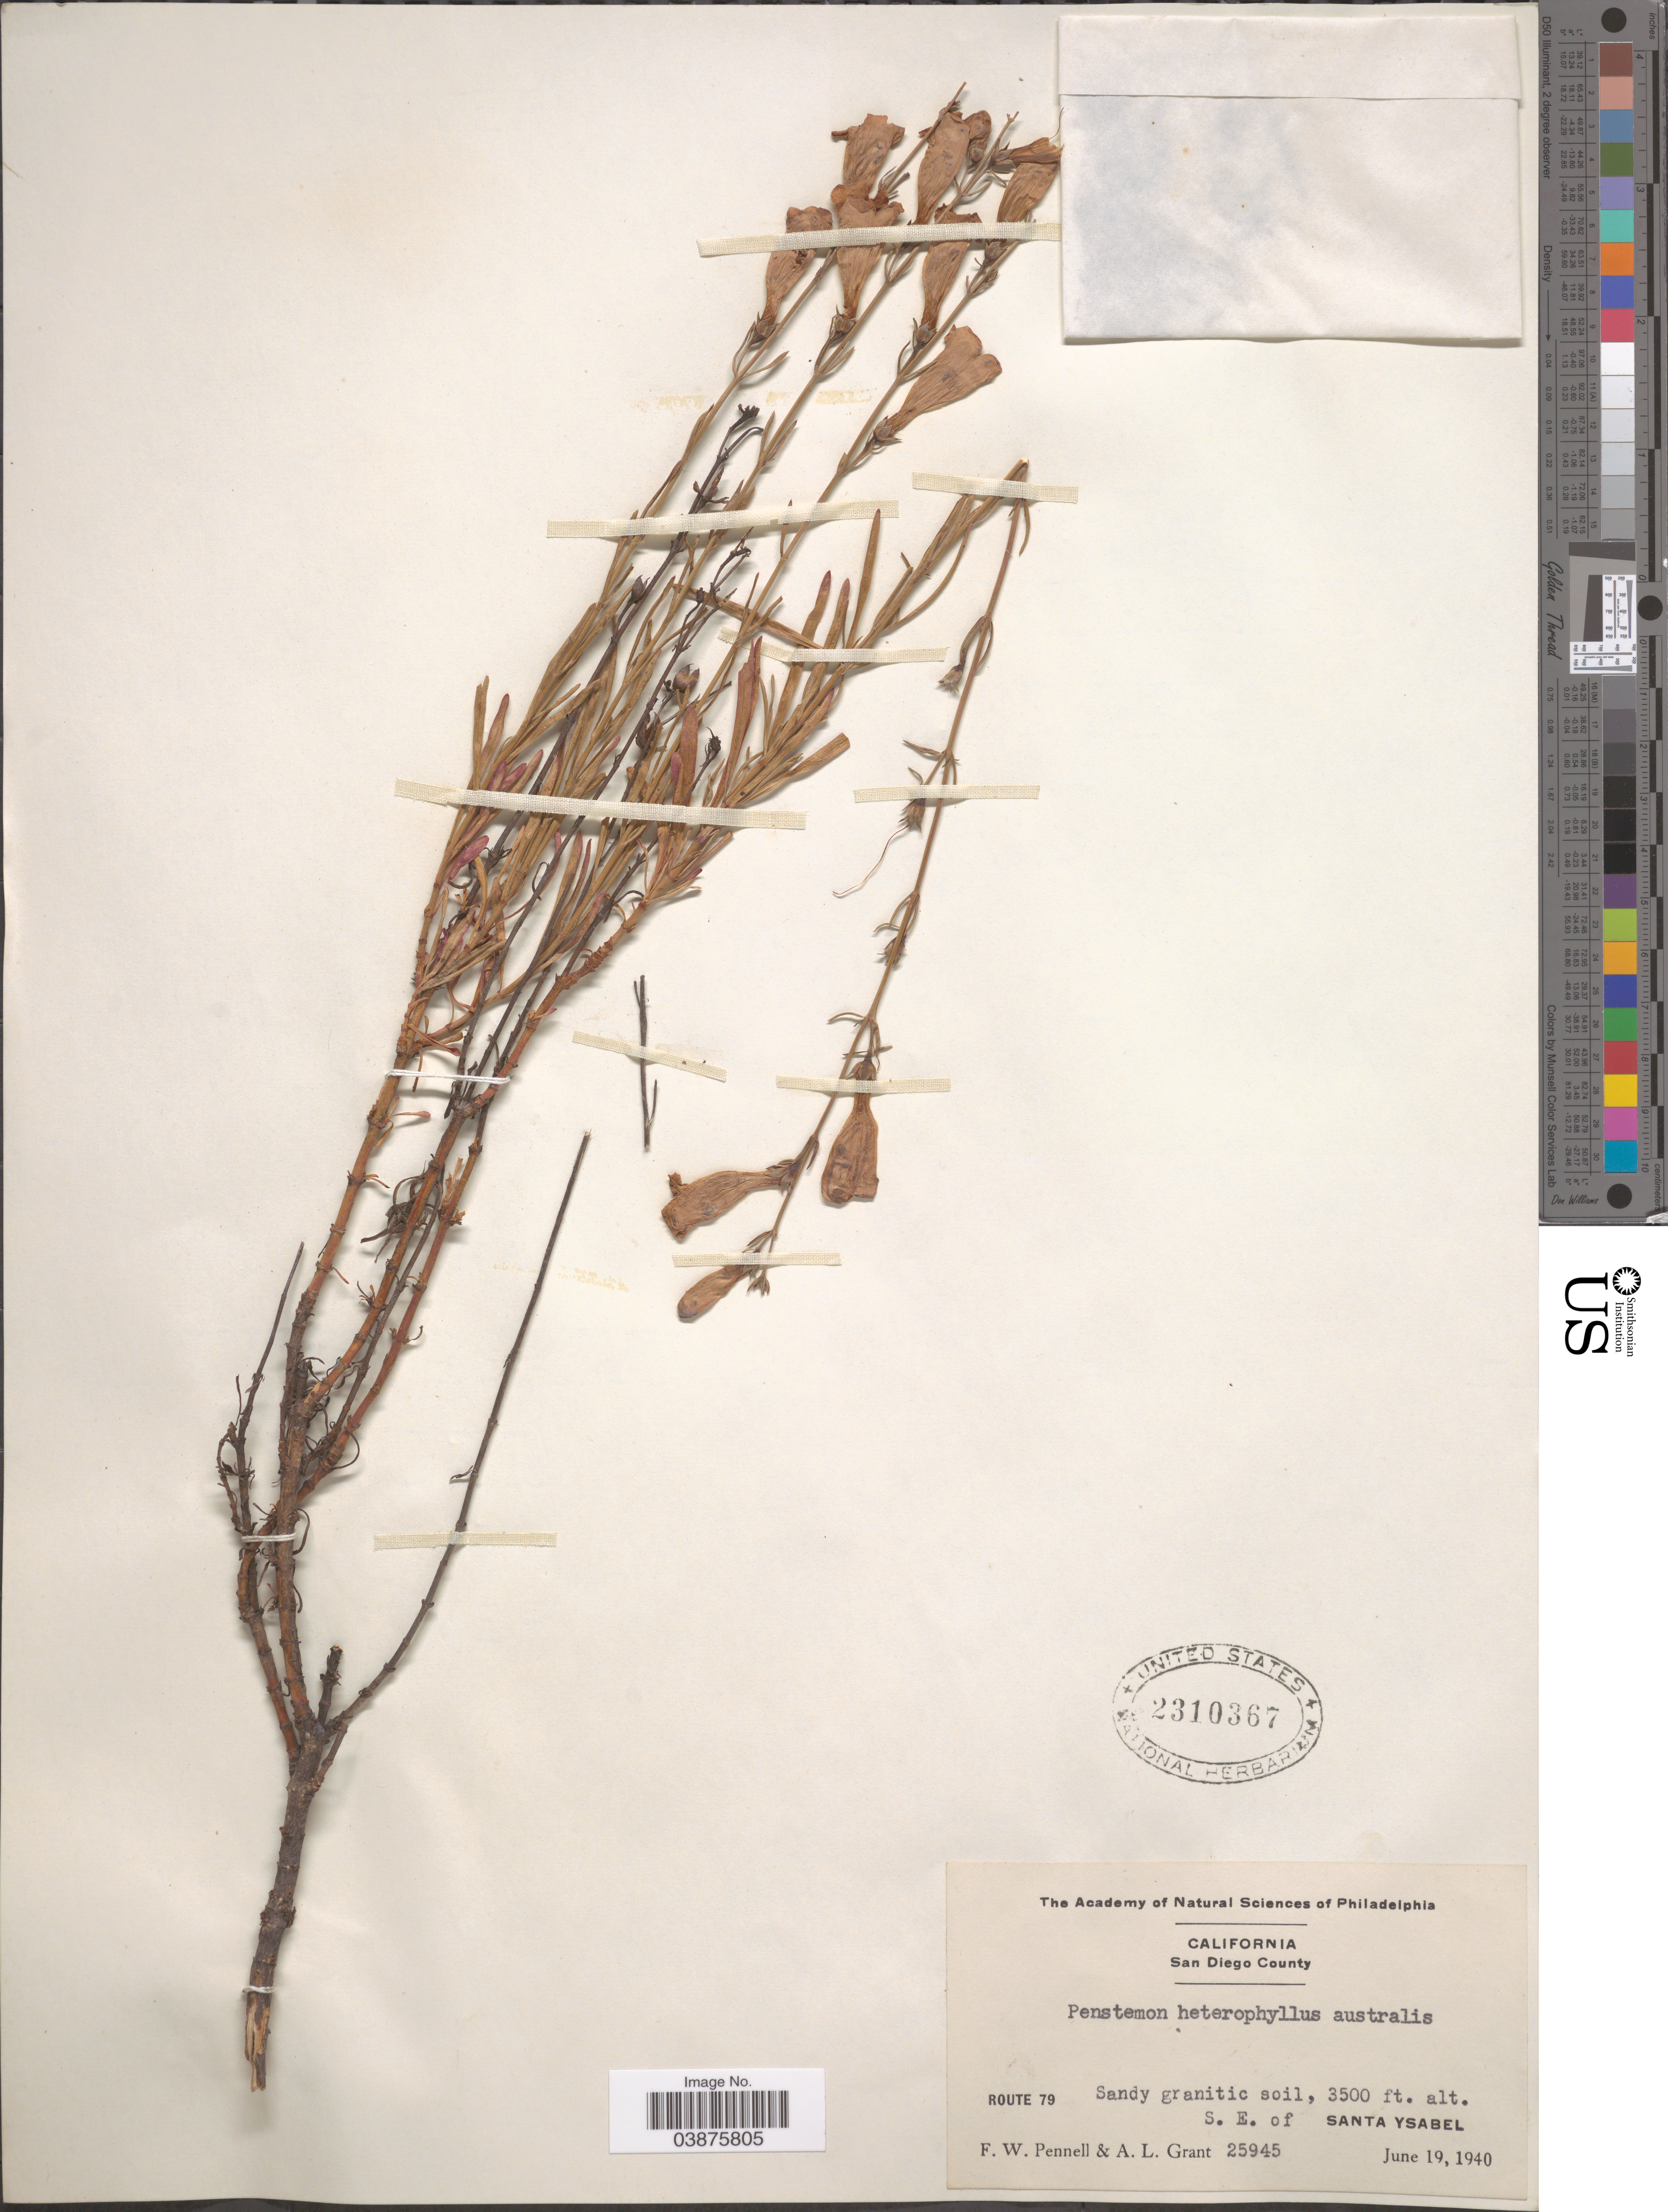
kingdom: Plantae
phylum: Tracheophyta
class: Magnoliopsida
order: Lamiales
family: Plantaginaceae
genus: Penstemon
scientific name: Penstemon heterophyllus subsp. australis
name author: (Munz & I.M. Johnst.) D.D. Keck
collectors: F. W. Pennell & A. L. Grant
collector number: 25945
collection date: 1940-06-19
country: United States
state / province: California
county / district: San Diego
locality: San Diego County. Route 79. Sandy granitic soil. S. E. of Santa Ysabel.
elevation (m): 1067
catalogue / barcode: US 2310367